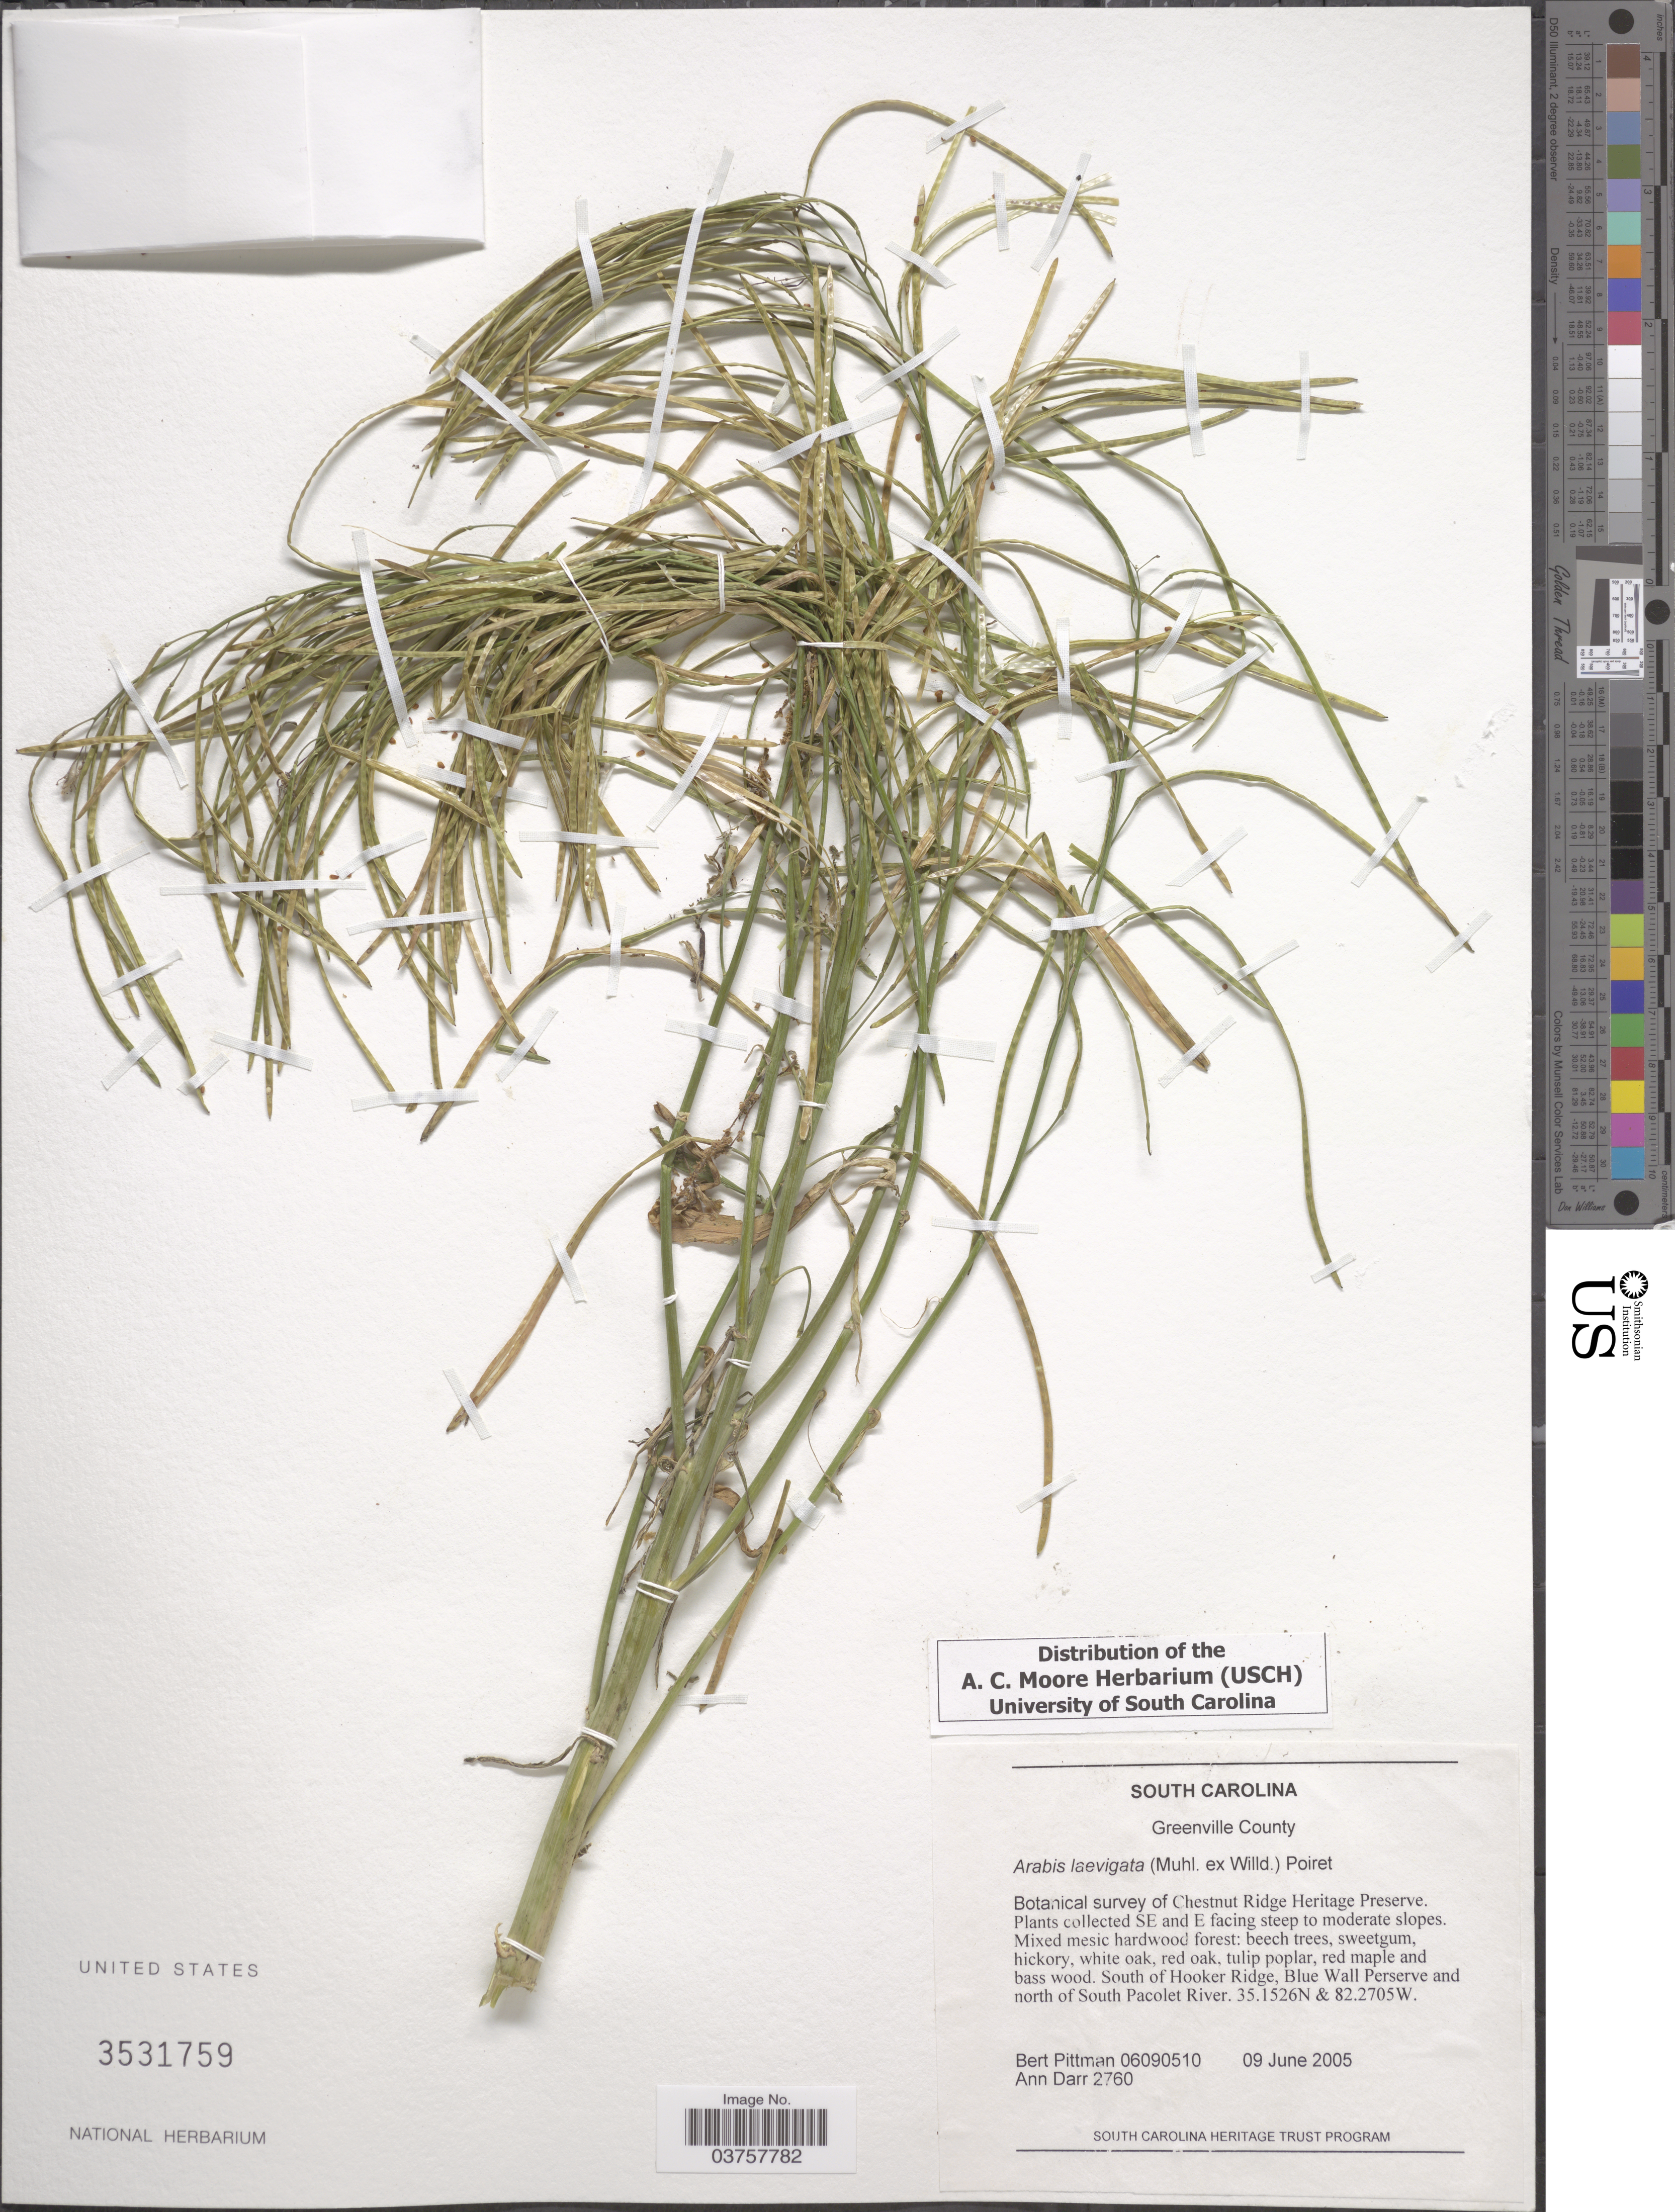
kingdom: Plantae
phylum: Tracheophyta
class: Magnoliopsida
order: Brassicales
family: Brassicaceae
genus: Arabis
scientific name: Arabis laevigata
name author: (Muhl. ex Willd.) Poir.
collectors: B. Pittman & A. Darr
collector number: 06090510/2760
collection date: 2005-06-09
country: United States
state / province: South Carolina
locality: SE and E facing steep to moderate slopes. South of Hooker Ridge, Blue Wall Preserve and north of South Pacolet River.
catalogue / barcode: US 3531759